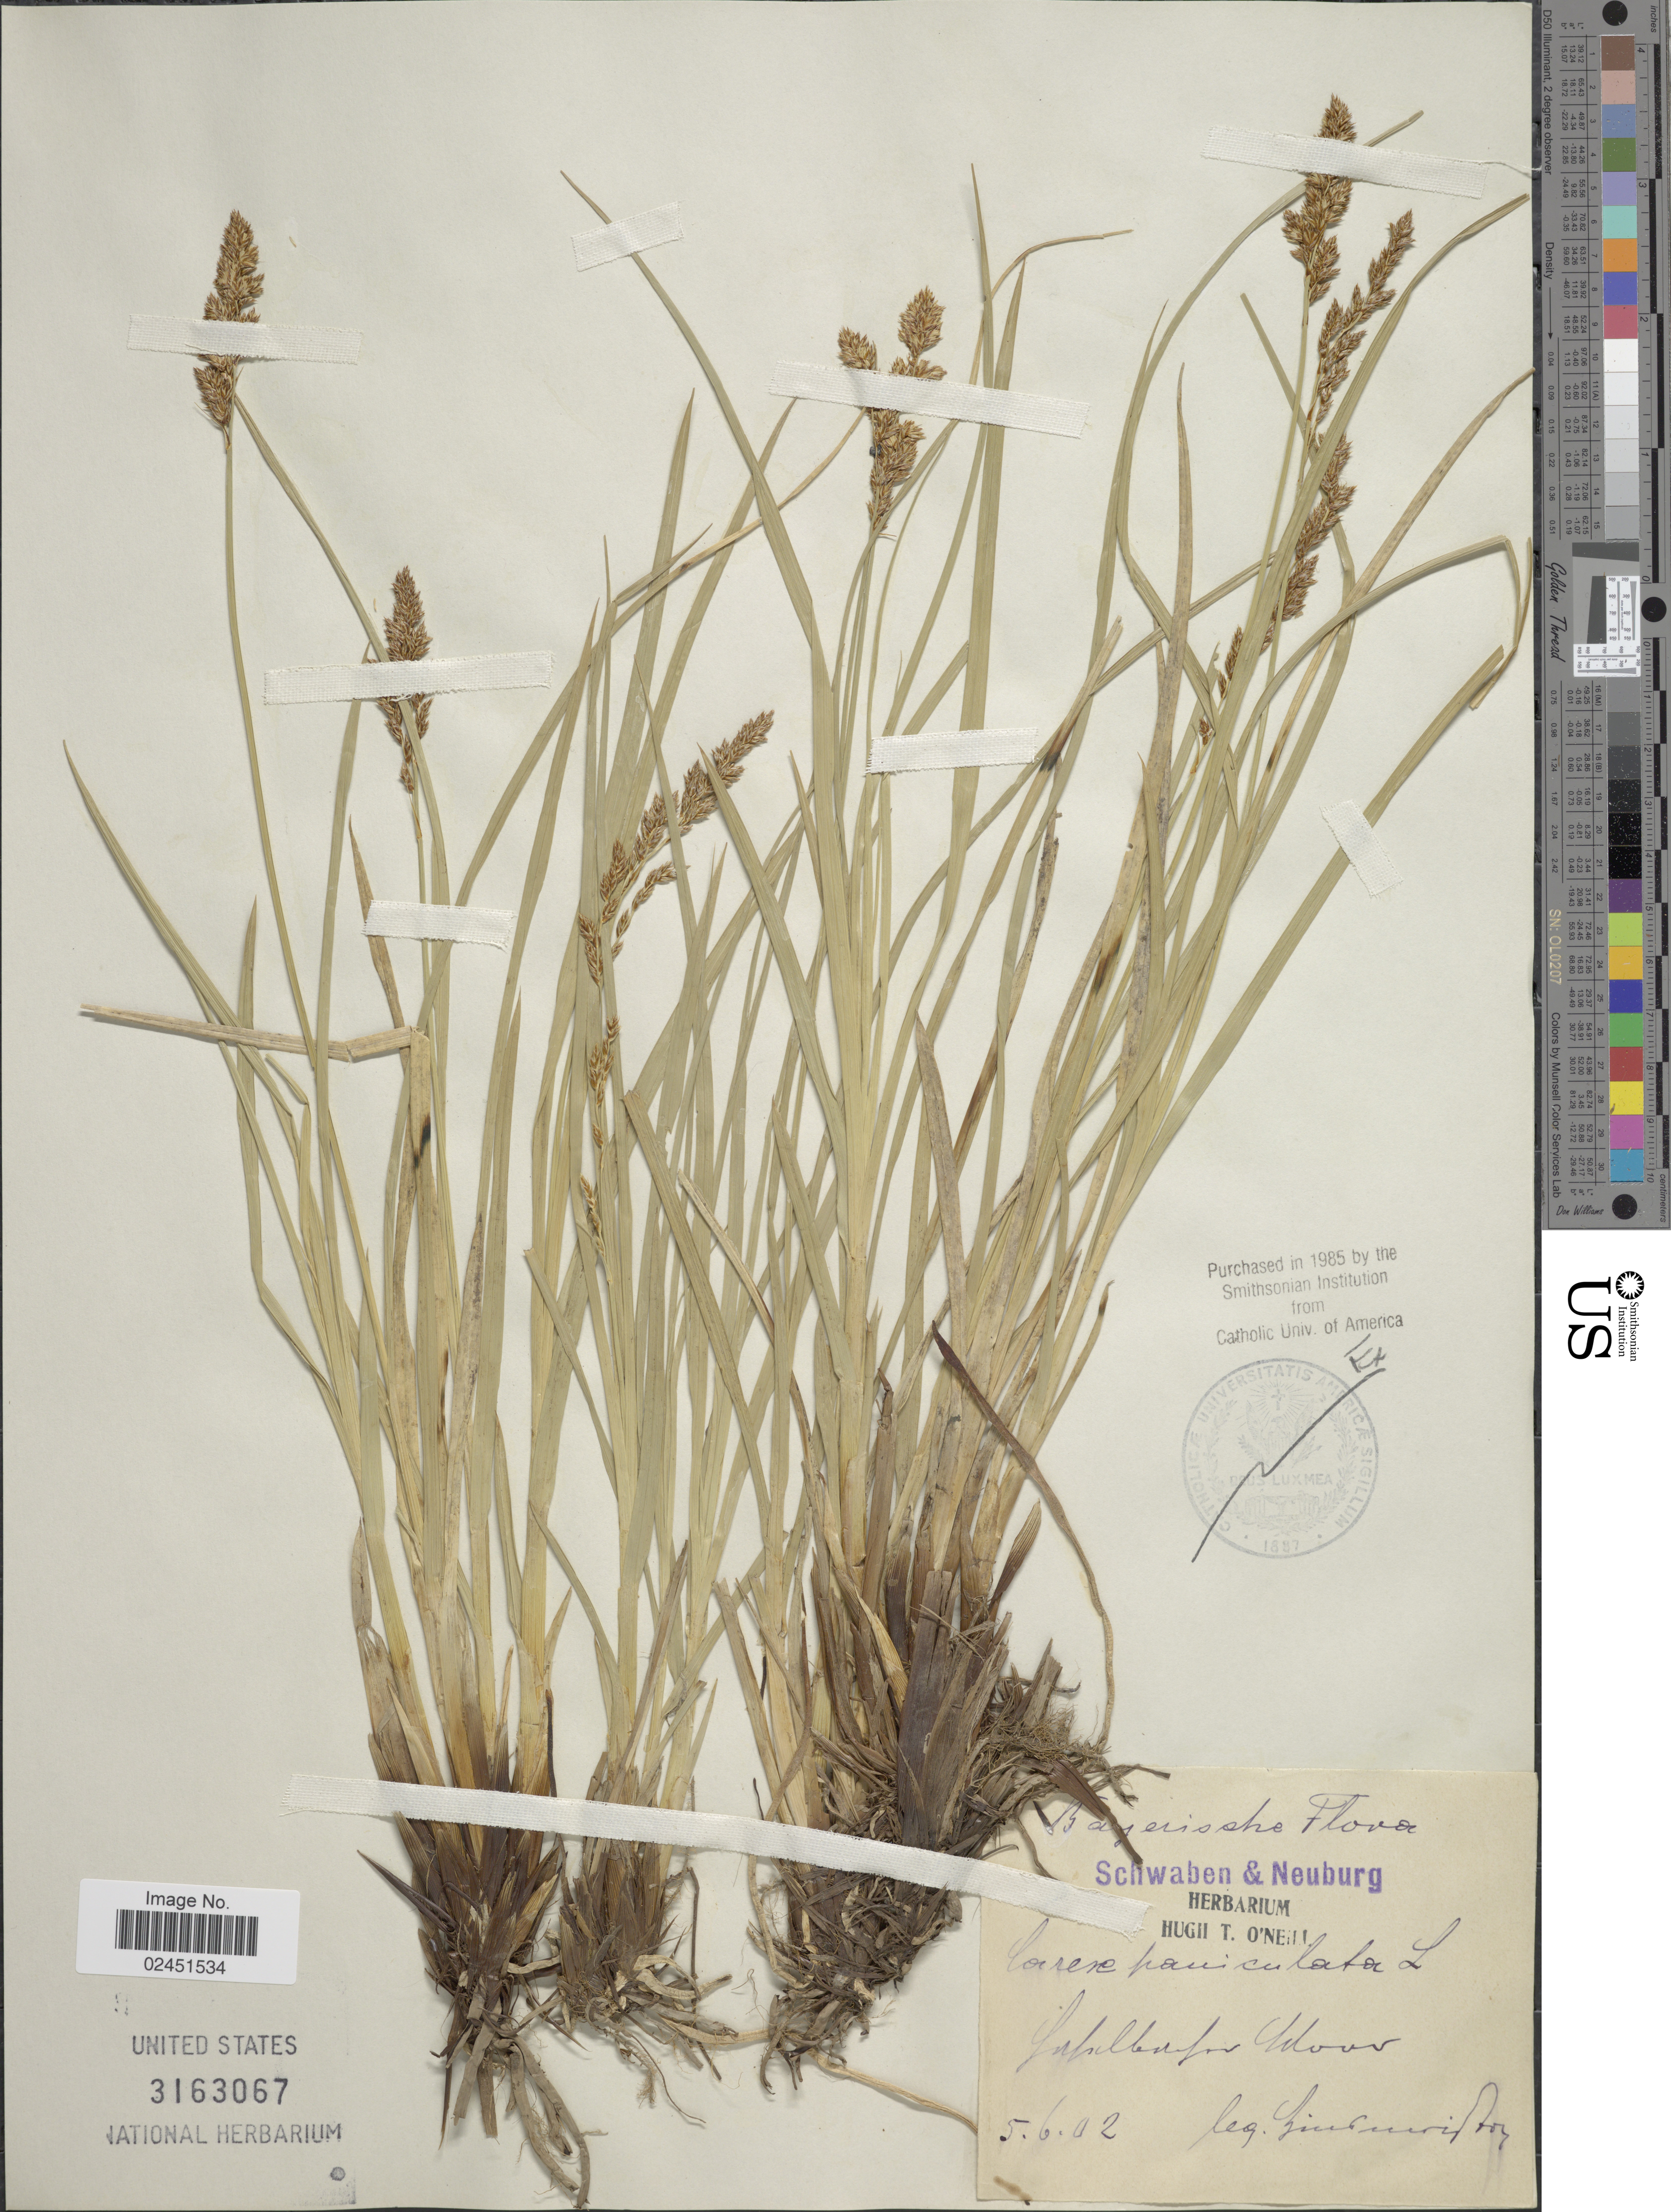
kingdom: Plantae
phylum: Tracheophyta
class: Liliopsida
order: Poales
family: Cyperaceae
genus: Carex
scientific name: Carex paniculata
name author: L.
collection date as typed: Transcribed d/m/y: 5/6/2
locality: Sulsbuifor Wood [interpreted]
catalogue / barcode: US 3163067